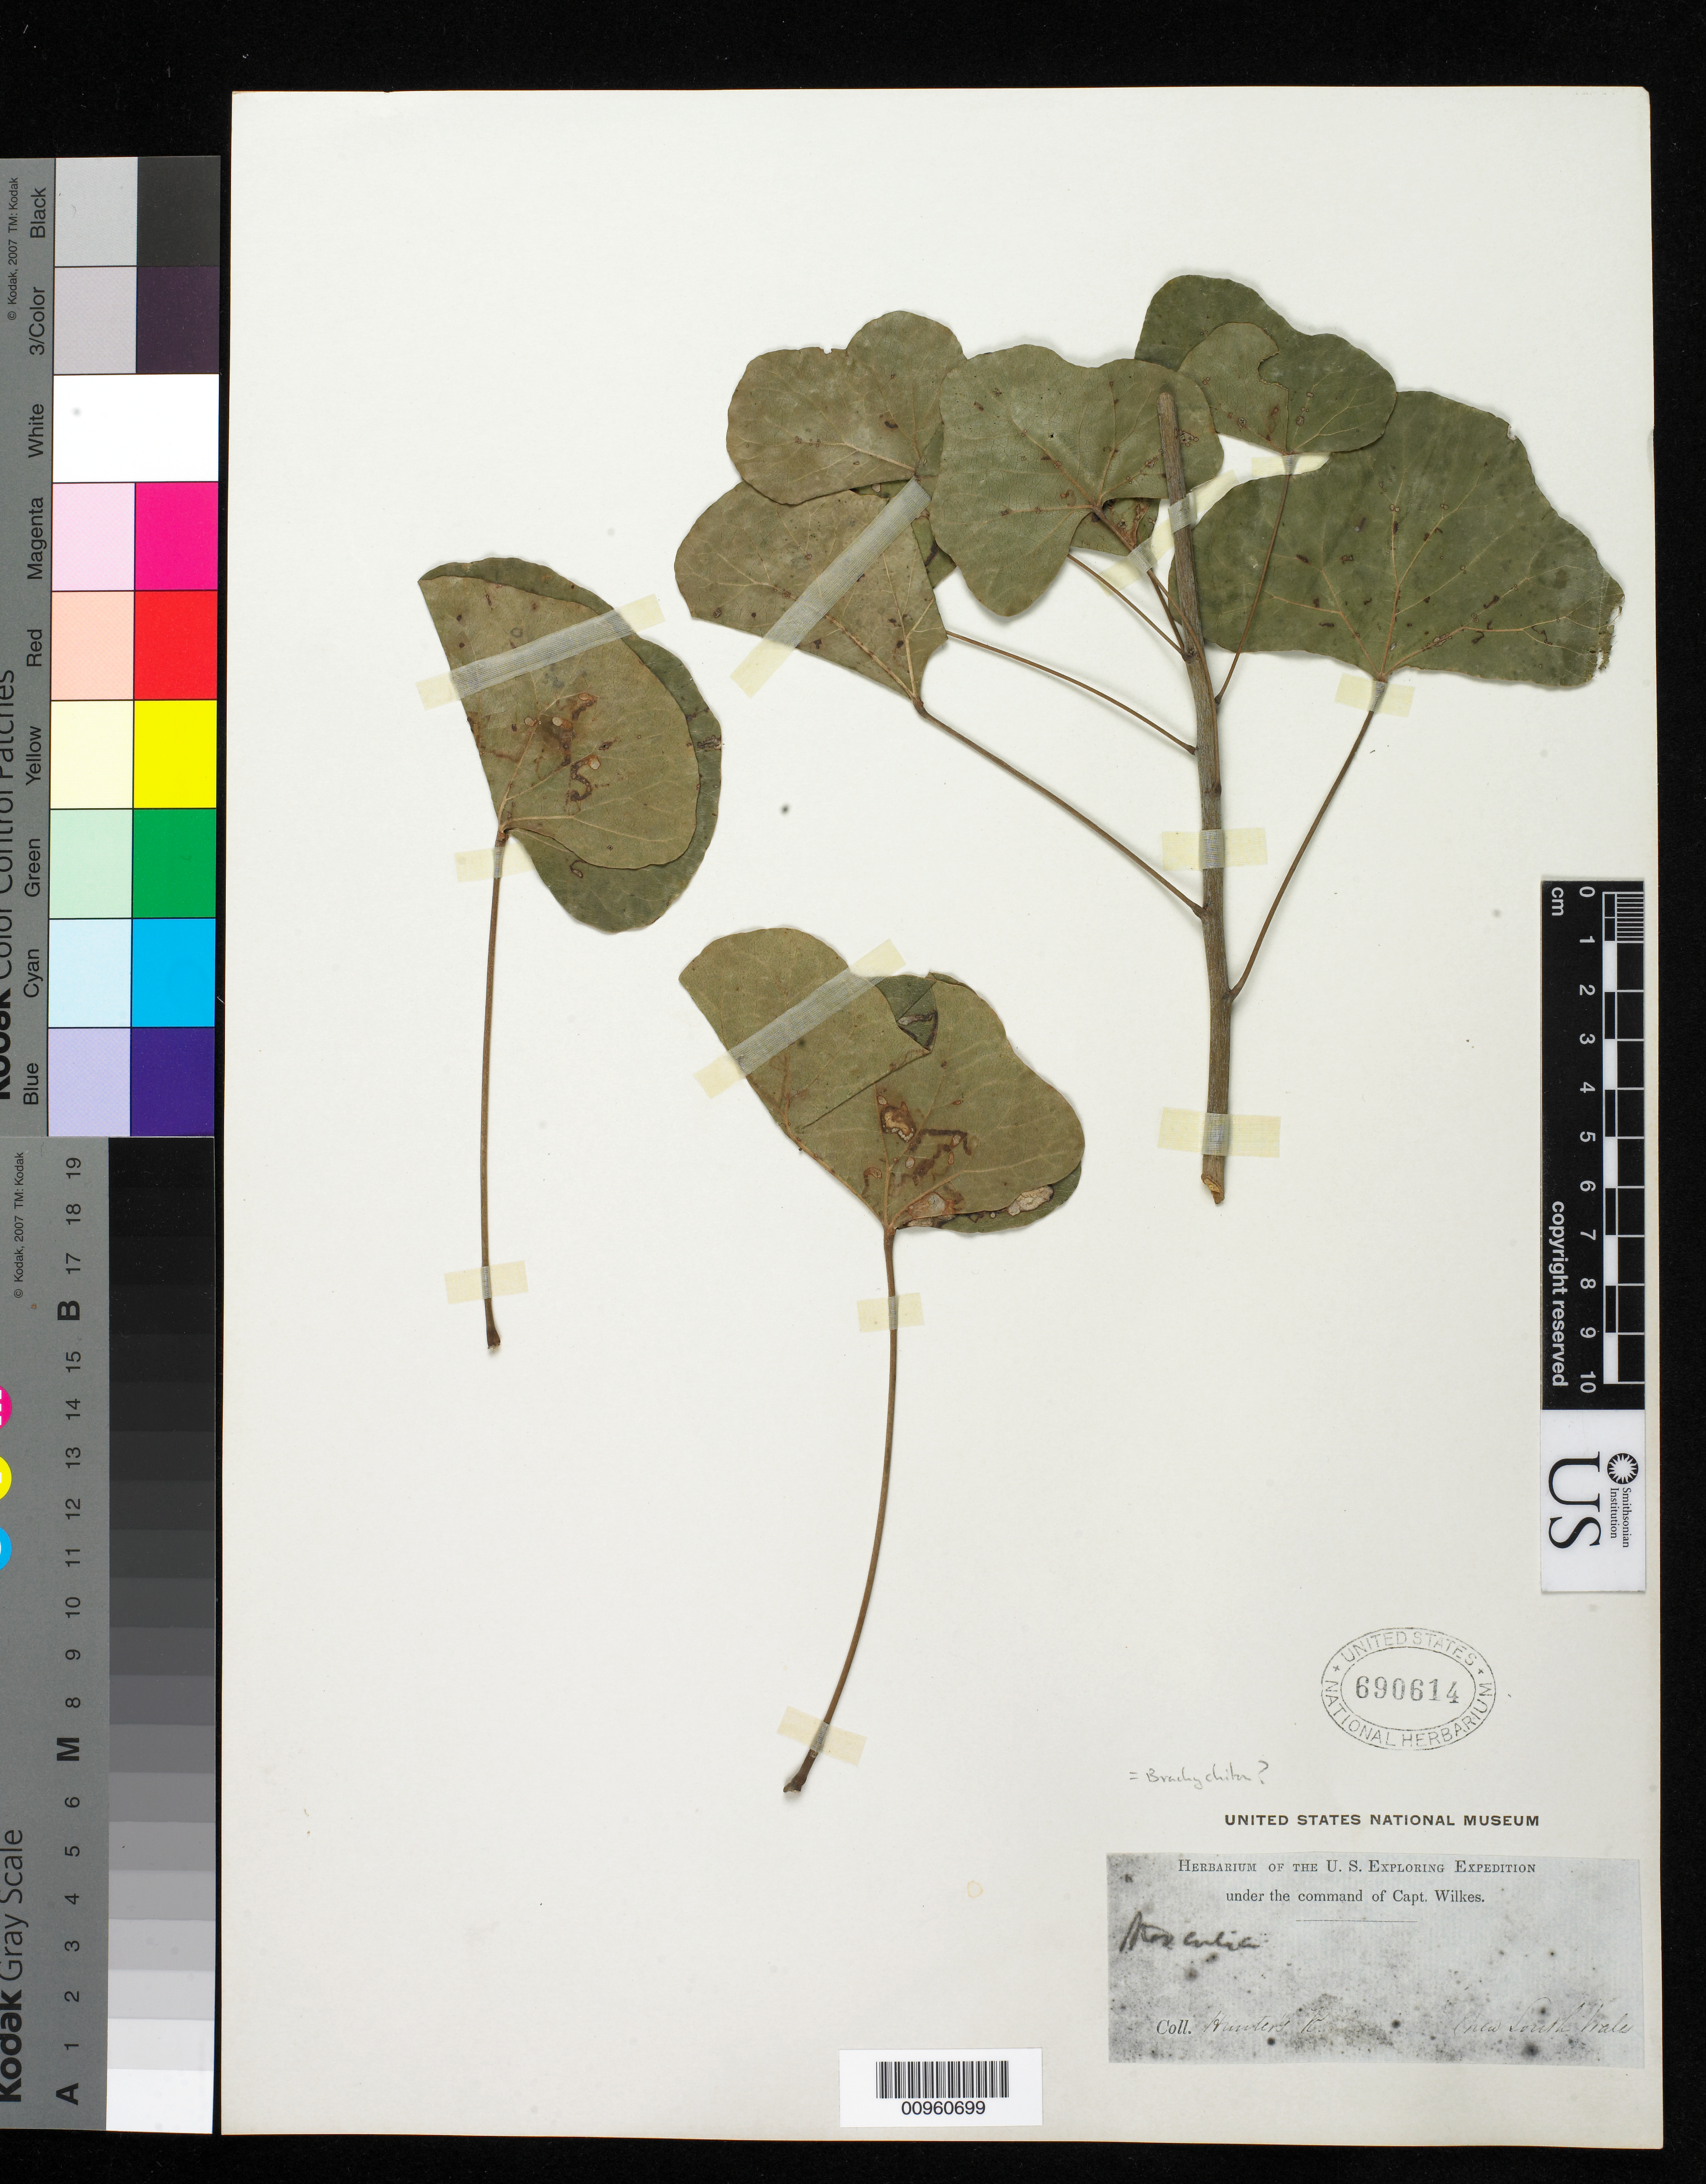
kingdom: Plantae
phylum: Tracheophyta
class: Magnoliopsida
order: Malvales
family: Malvaceae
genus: Brachychiton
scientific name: Brachychiton sp.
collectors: Wilkes Explor. Exped.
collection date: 1838/1842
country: Australia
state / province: New South Wales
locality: Hunters River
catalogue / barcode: US 690614